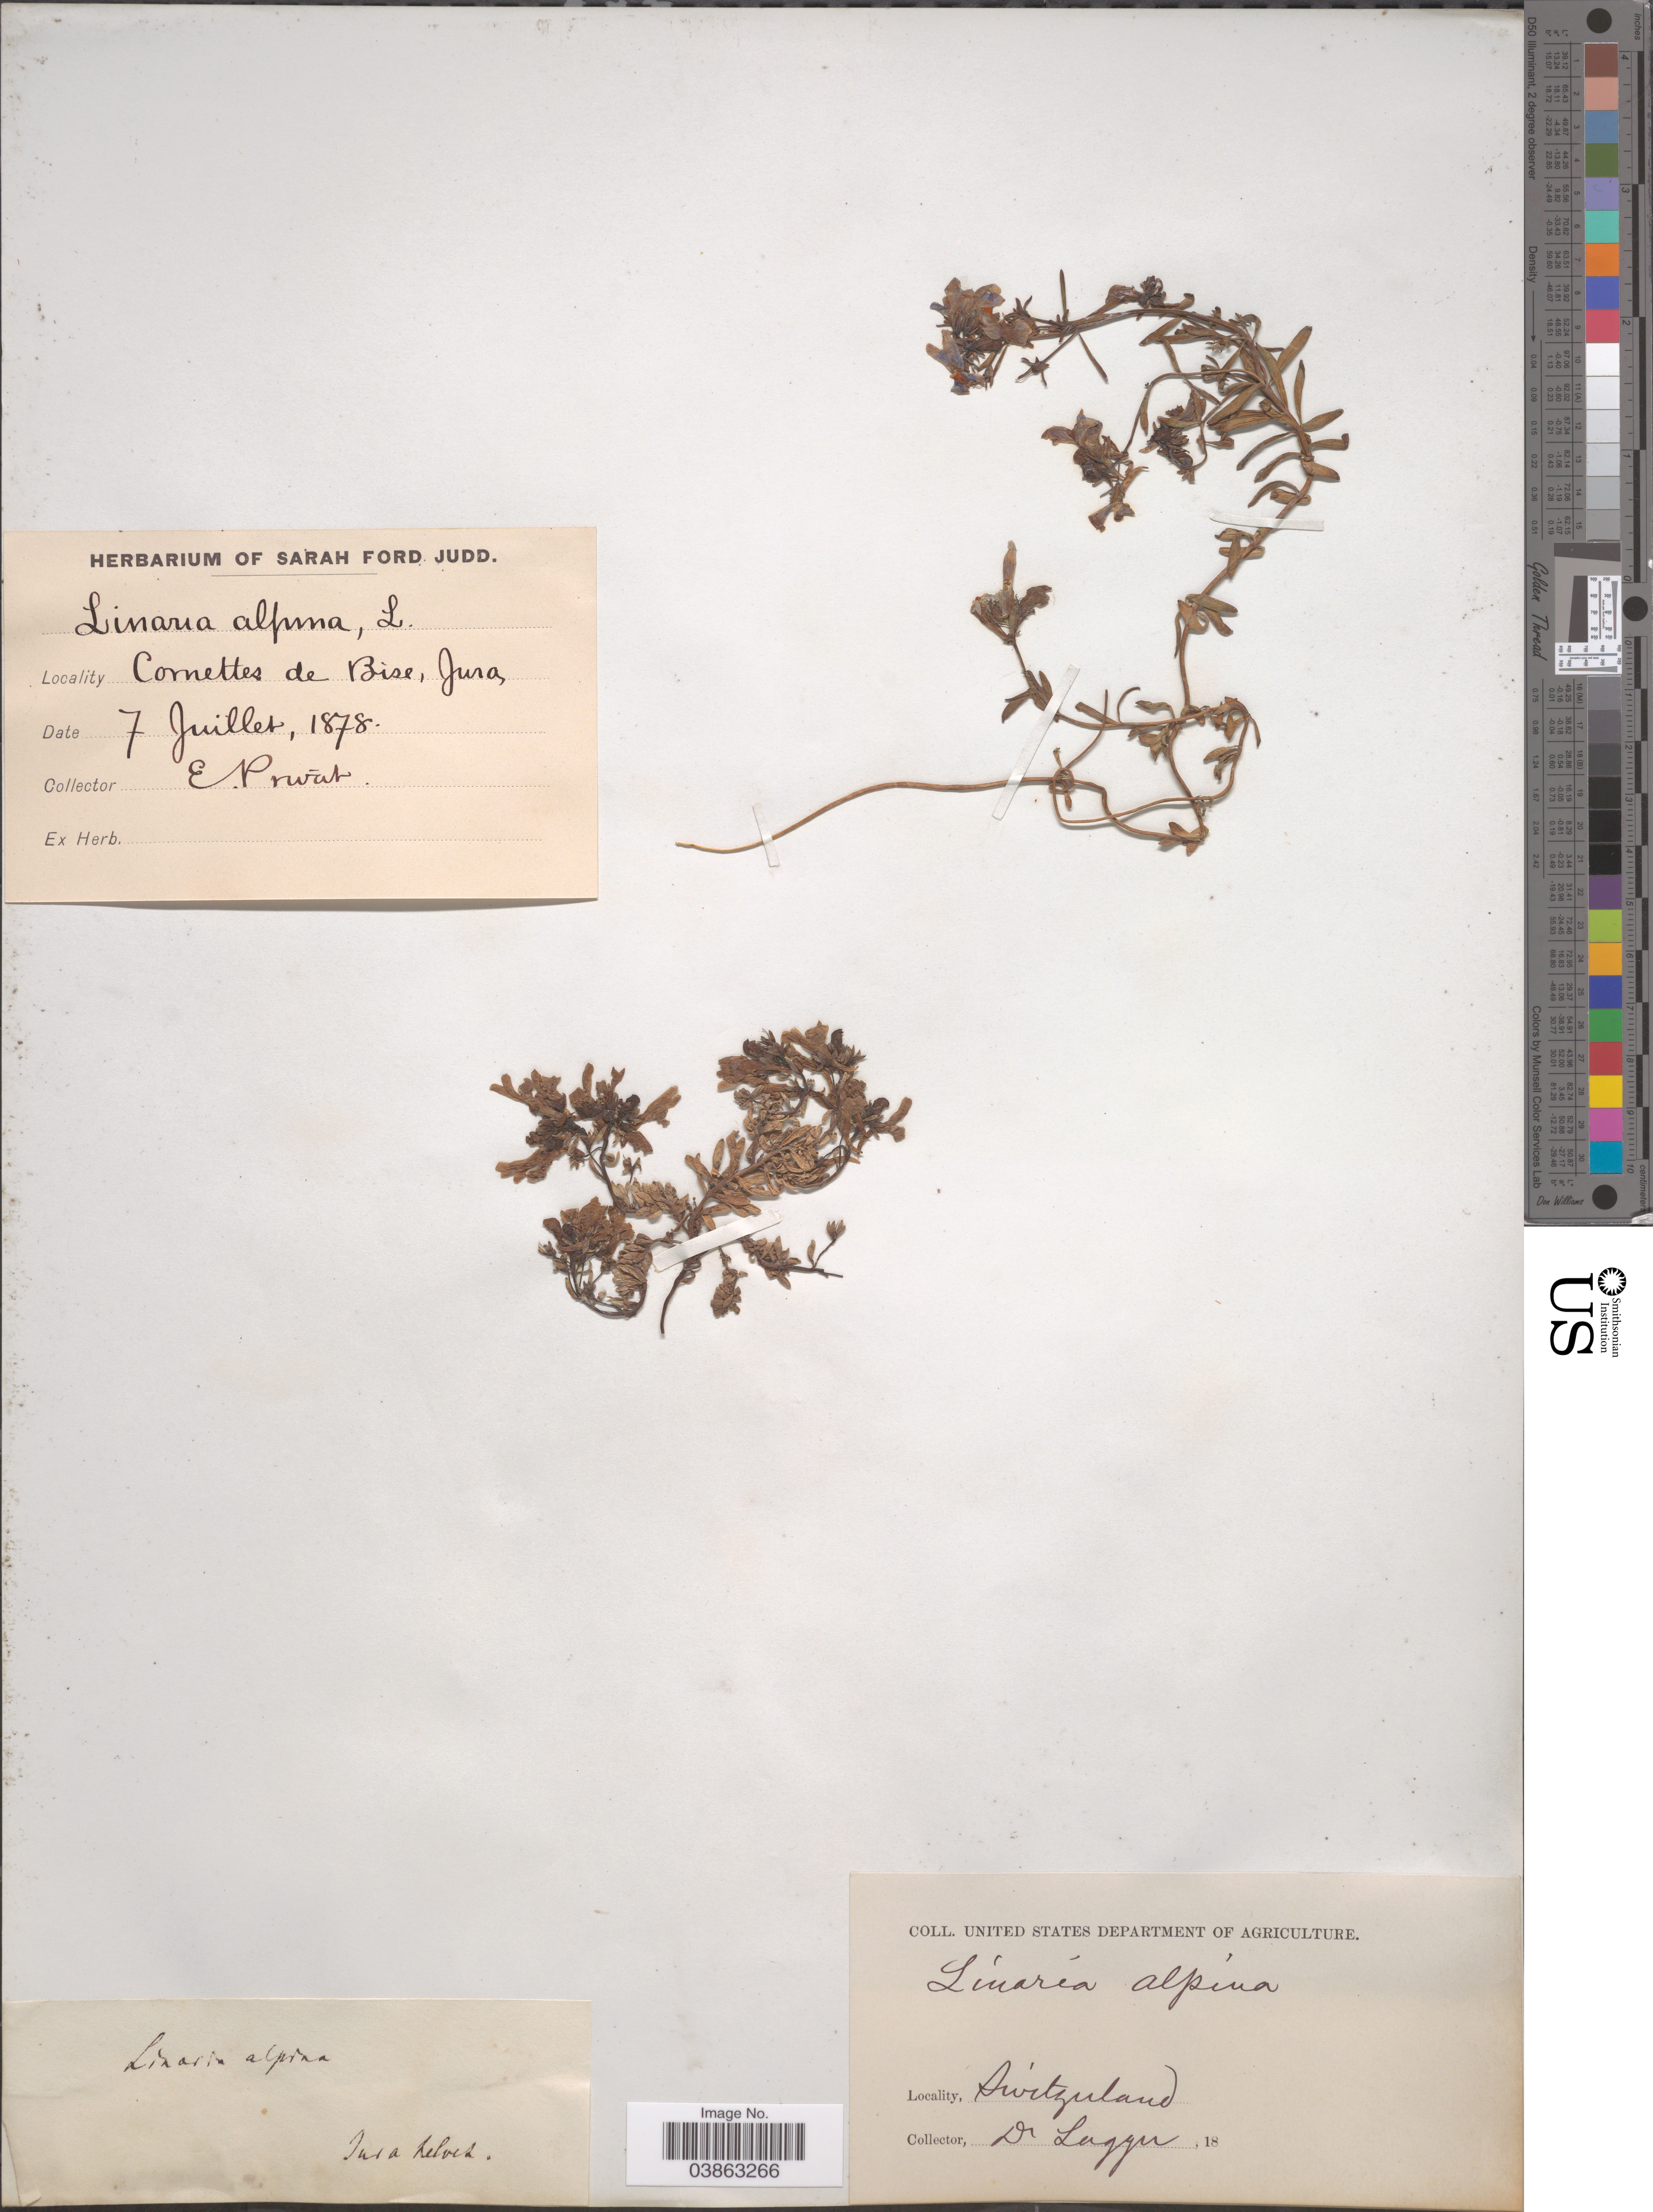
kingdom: Plantae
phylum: Tracheophyta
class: Magnoliopsida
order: Lamiales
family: Plantaginaceae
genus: Linaria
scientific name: Linaria alpina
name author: (L.) Mill.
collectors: E. Privat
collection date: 1878-07-07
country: Switzerland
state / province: Jura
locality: Cornettes de Bise.